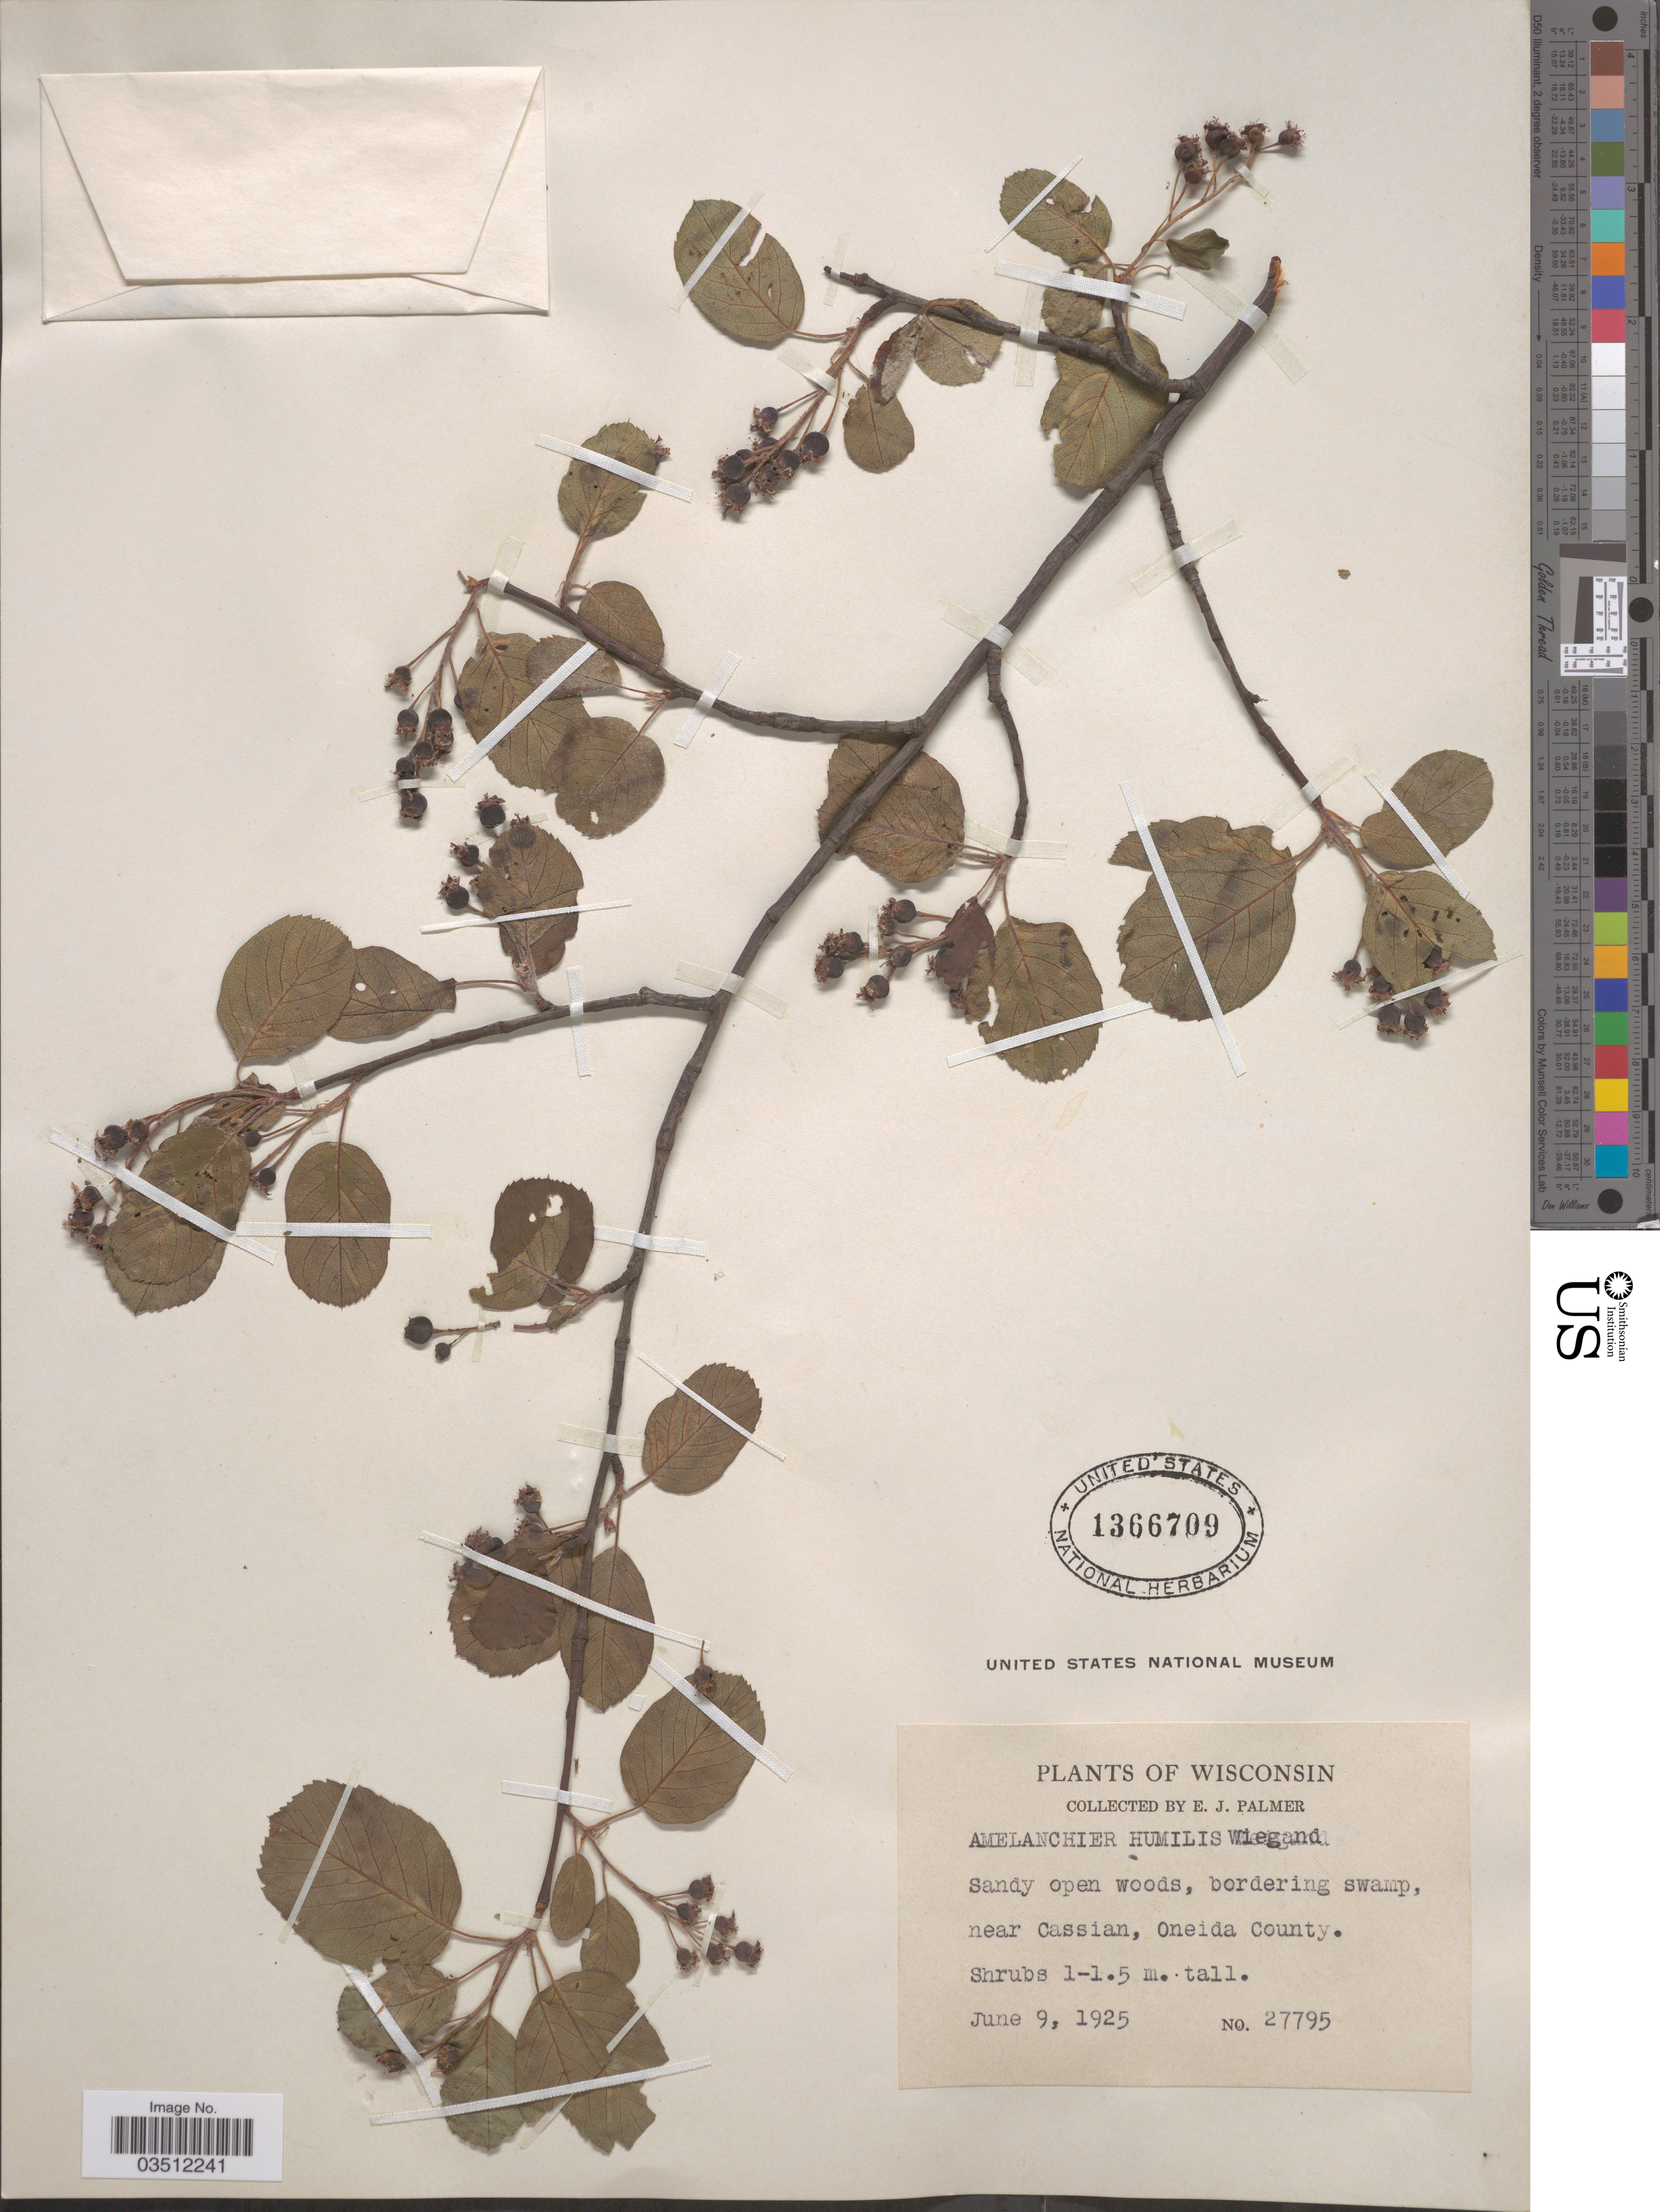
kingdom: Plantae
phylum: Tracheophyta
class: Magnoliopsida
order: Rosales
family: Rosaceae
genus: Amelanchier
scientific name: Amelanchier humilis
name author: Wiegand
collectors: E. J. Palmer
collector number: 27795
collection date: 1925-06-09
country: United States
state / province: Wisconsin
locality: Near Cassian, Oneida County.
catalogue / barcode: US 1366709